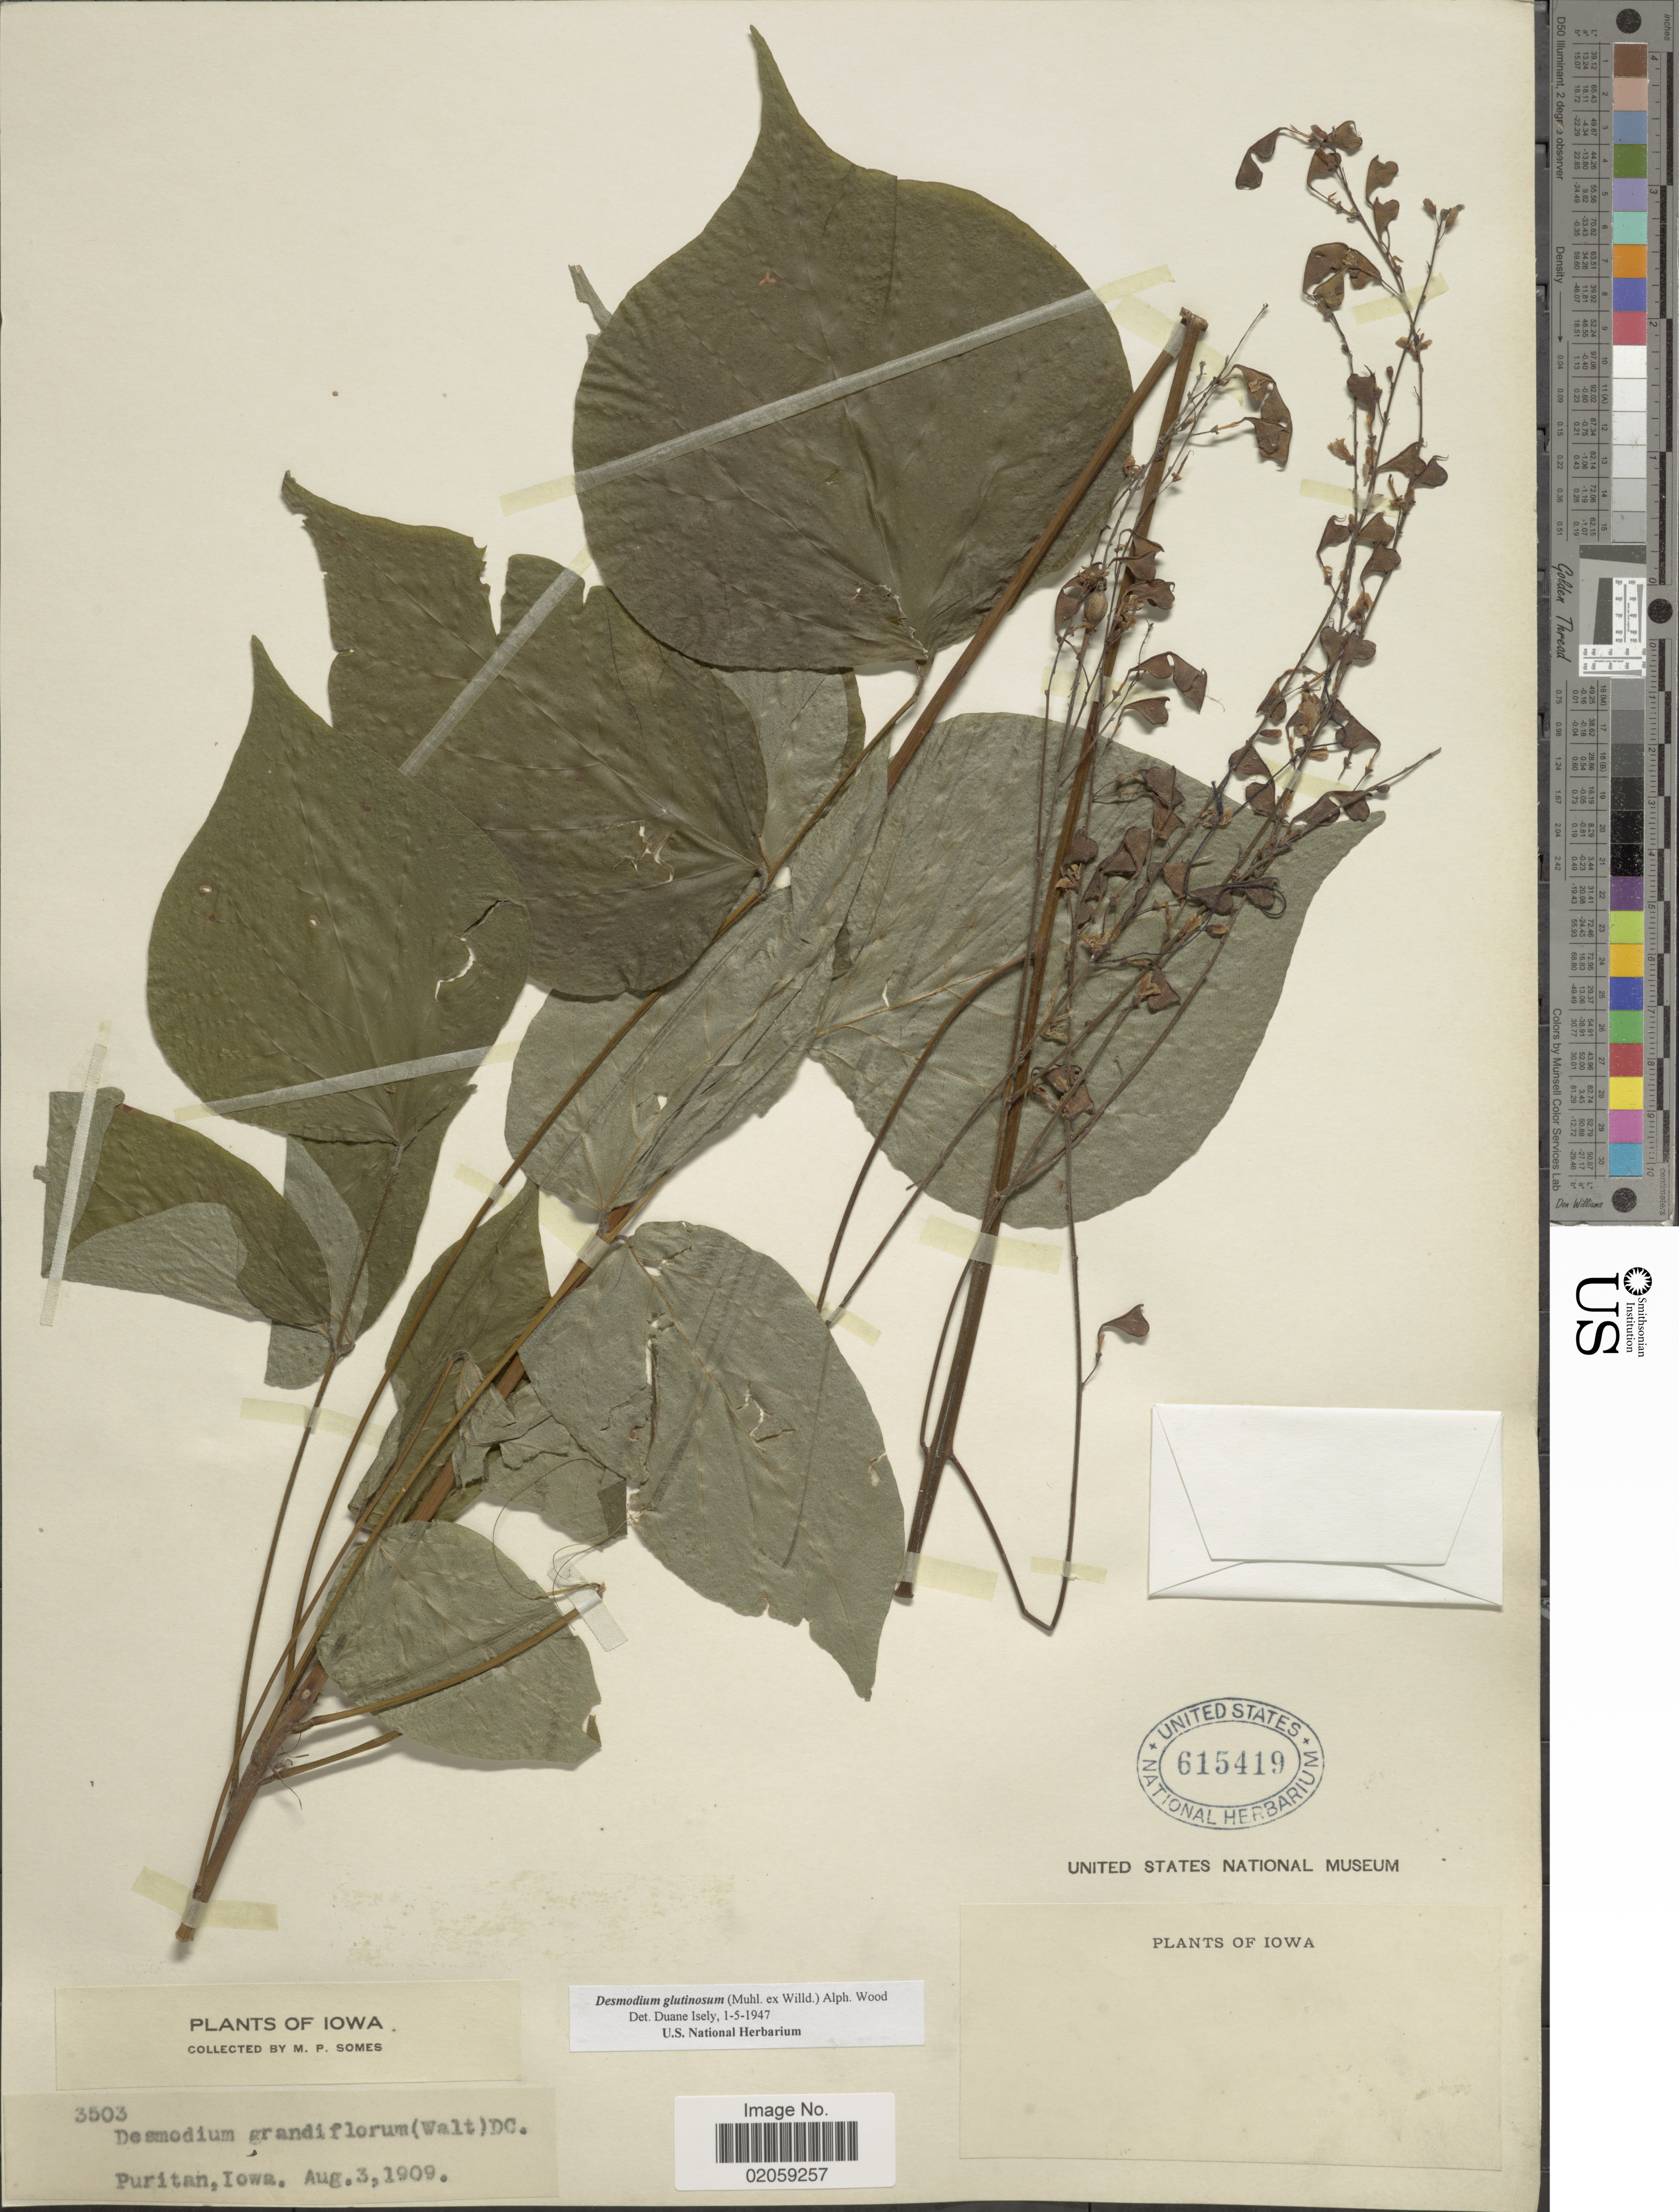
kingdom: Plantae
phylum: Tracheophyta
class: Magnoliopsida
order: Fabales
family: Fabaceae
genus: Hylodesmum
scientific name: Hylodesmum glutinosum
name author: (Muhl. ex Willd.) H. Ohashi & R.R. Mill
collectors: M. Somes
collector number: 3503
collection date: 1909-08-03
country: United States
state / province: Iowa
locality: Puritan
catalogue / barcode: US 615419